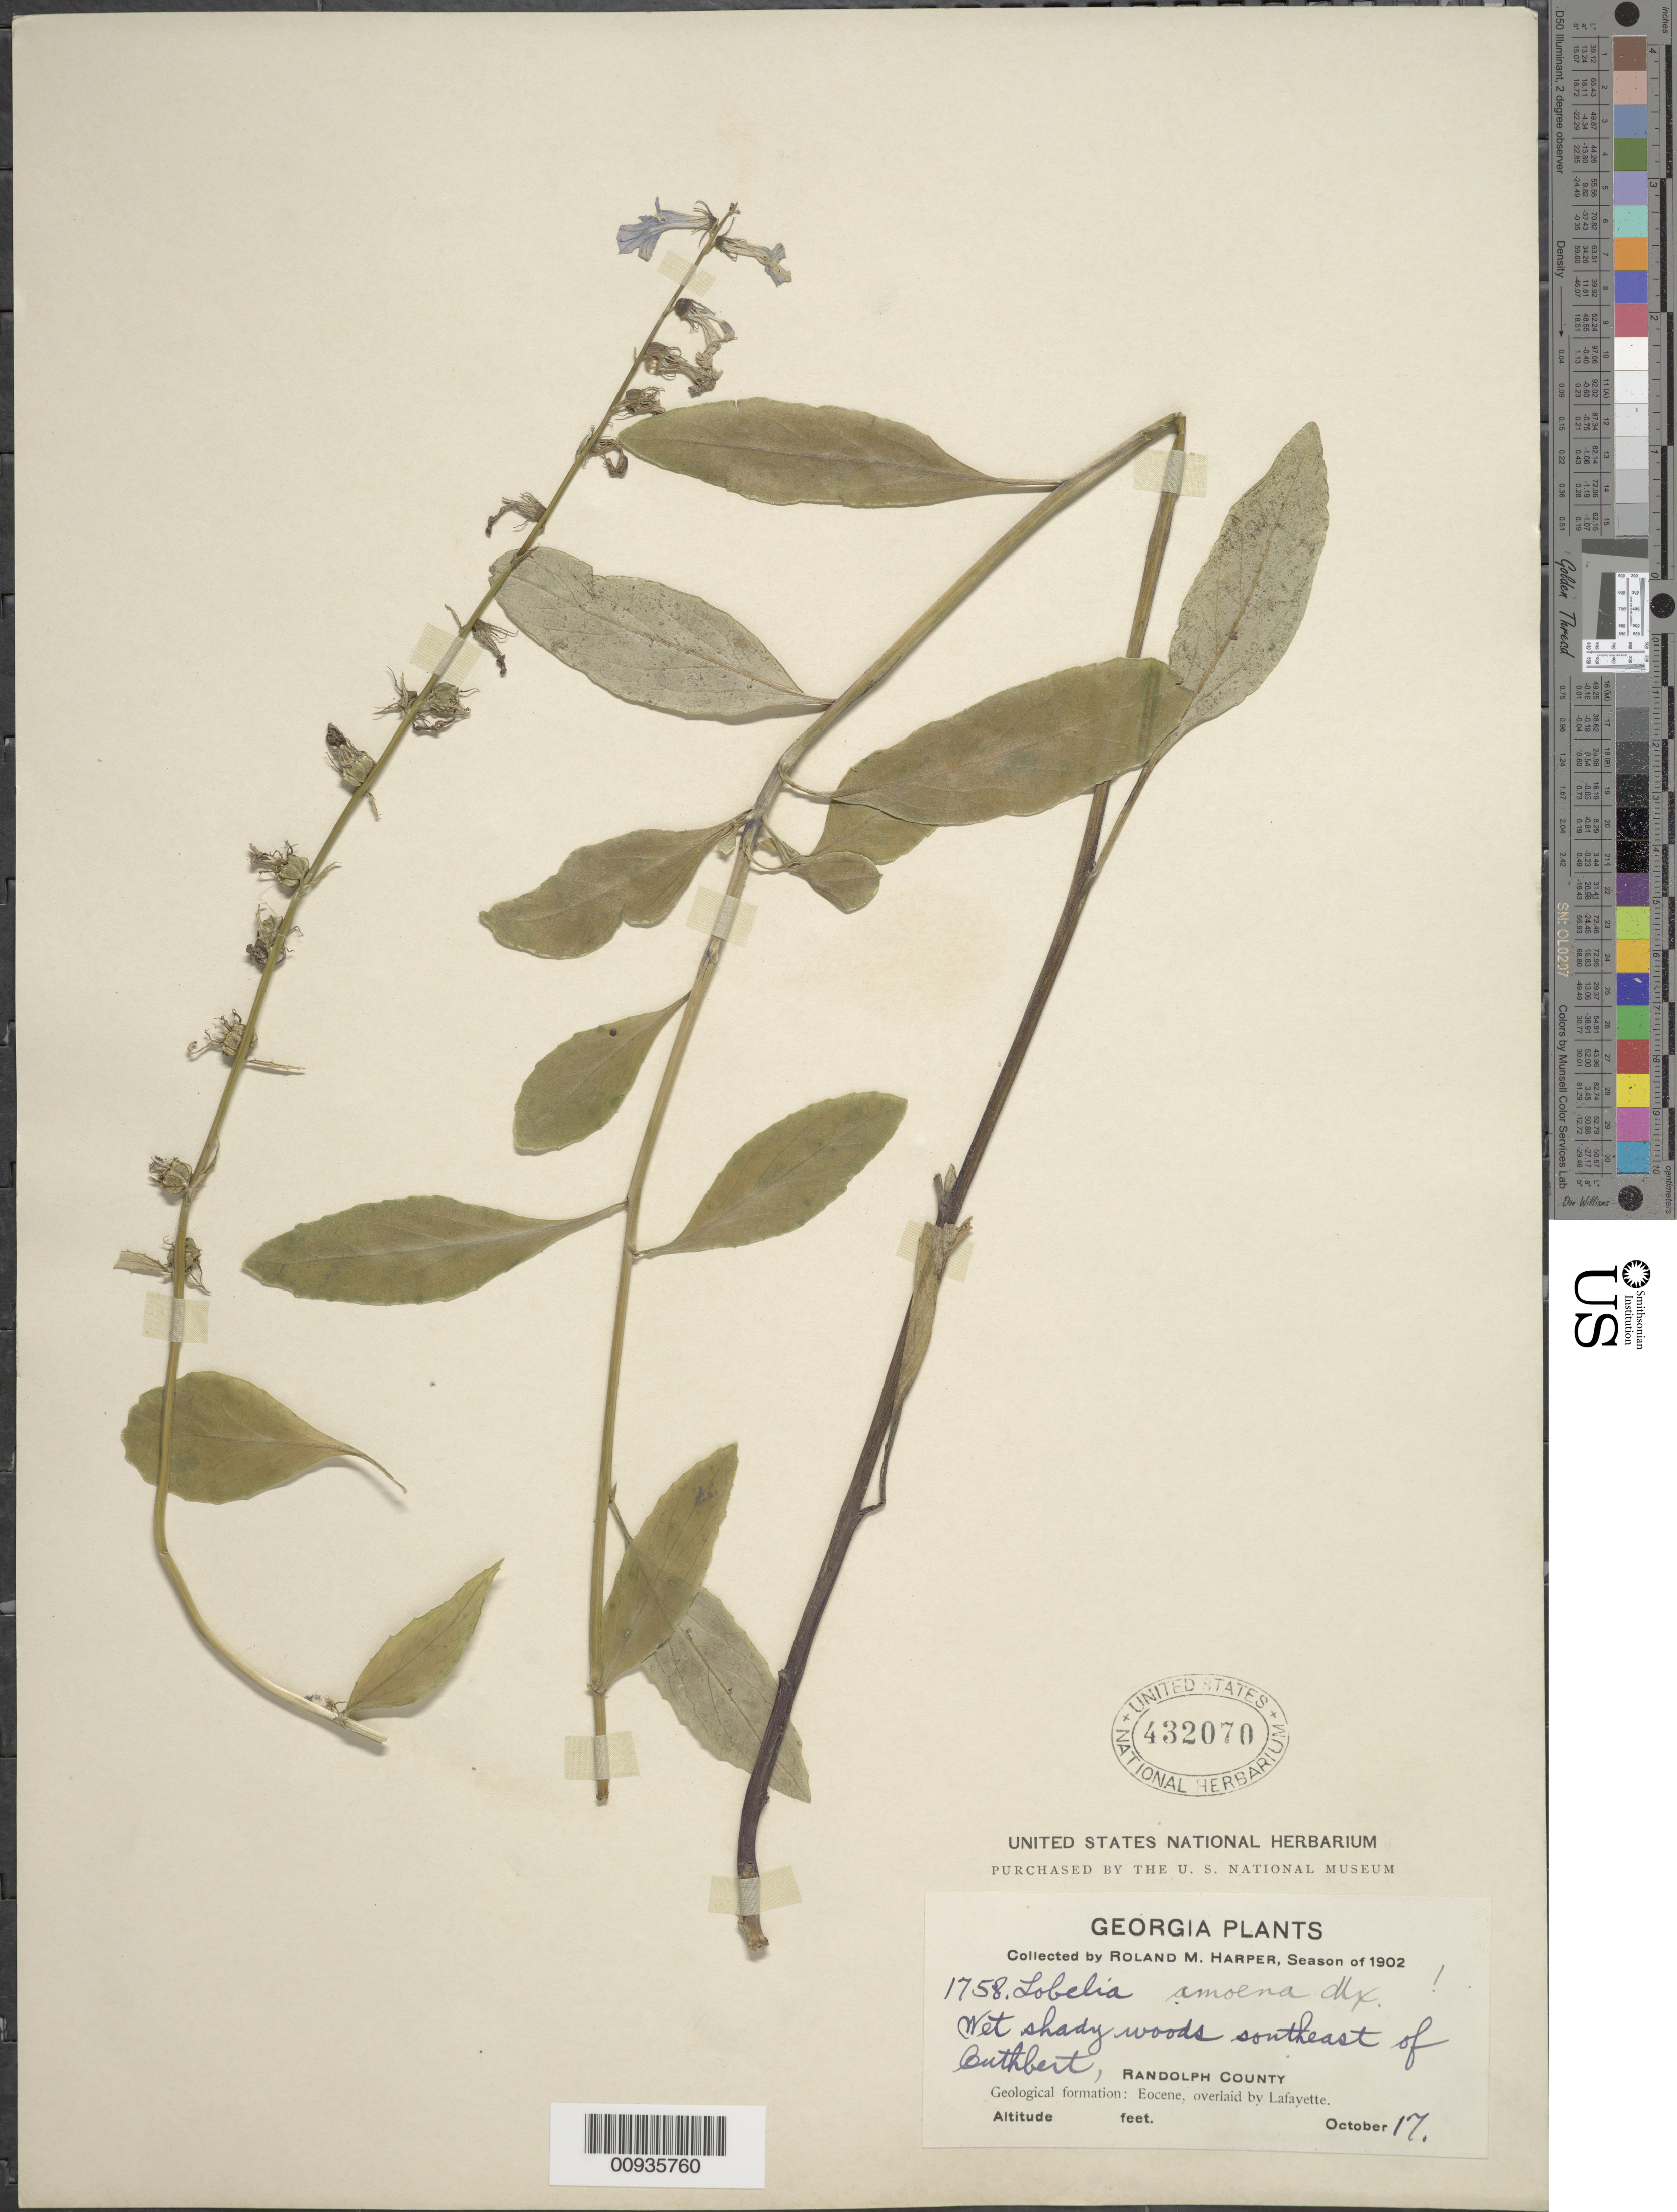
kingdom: Plantae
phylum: Tracheophyta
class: Magnoliopsida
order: Asterales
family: Campanulaceae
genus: Lobelia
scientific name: Lobelia amoena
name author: Michx.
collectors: R. M. Harper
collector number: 1758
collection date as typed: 17 Oct 1902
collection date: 1902-10-17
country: United States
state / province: Georgia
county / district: Randolph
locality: Southeast of Cuthbert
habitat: wet shady brooks; Eocene geological formation.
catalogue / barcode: US 432070